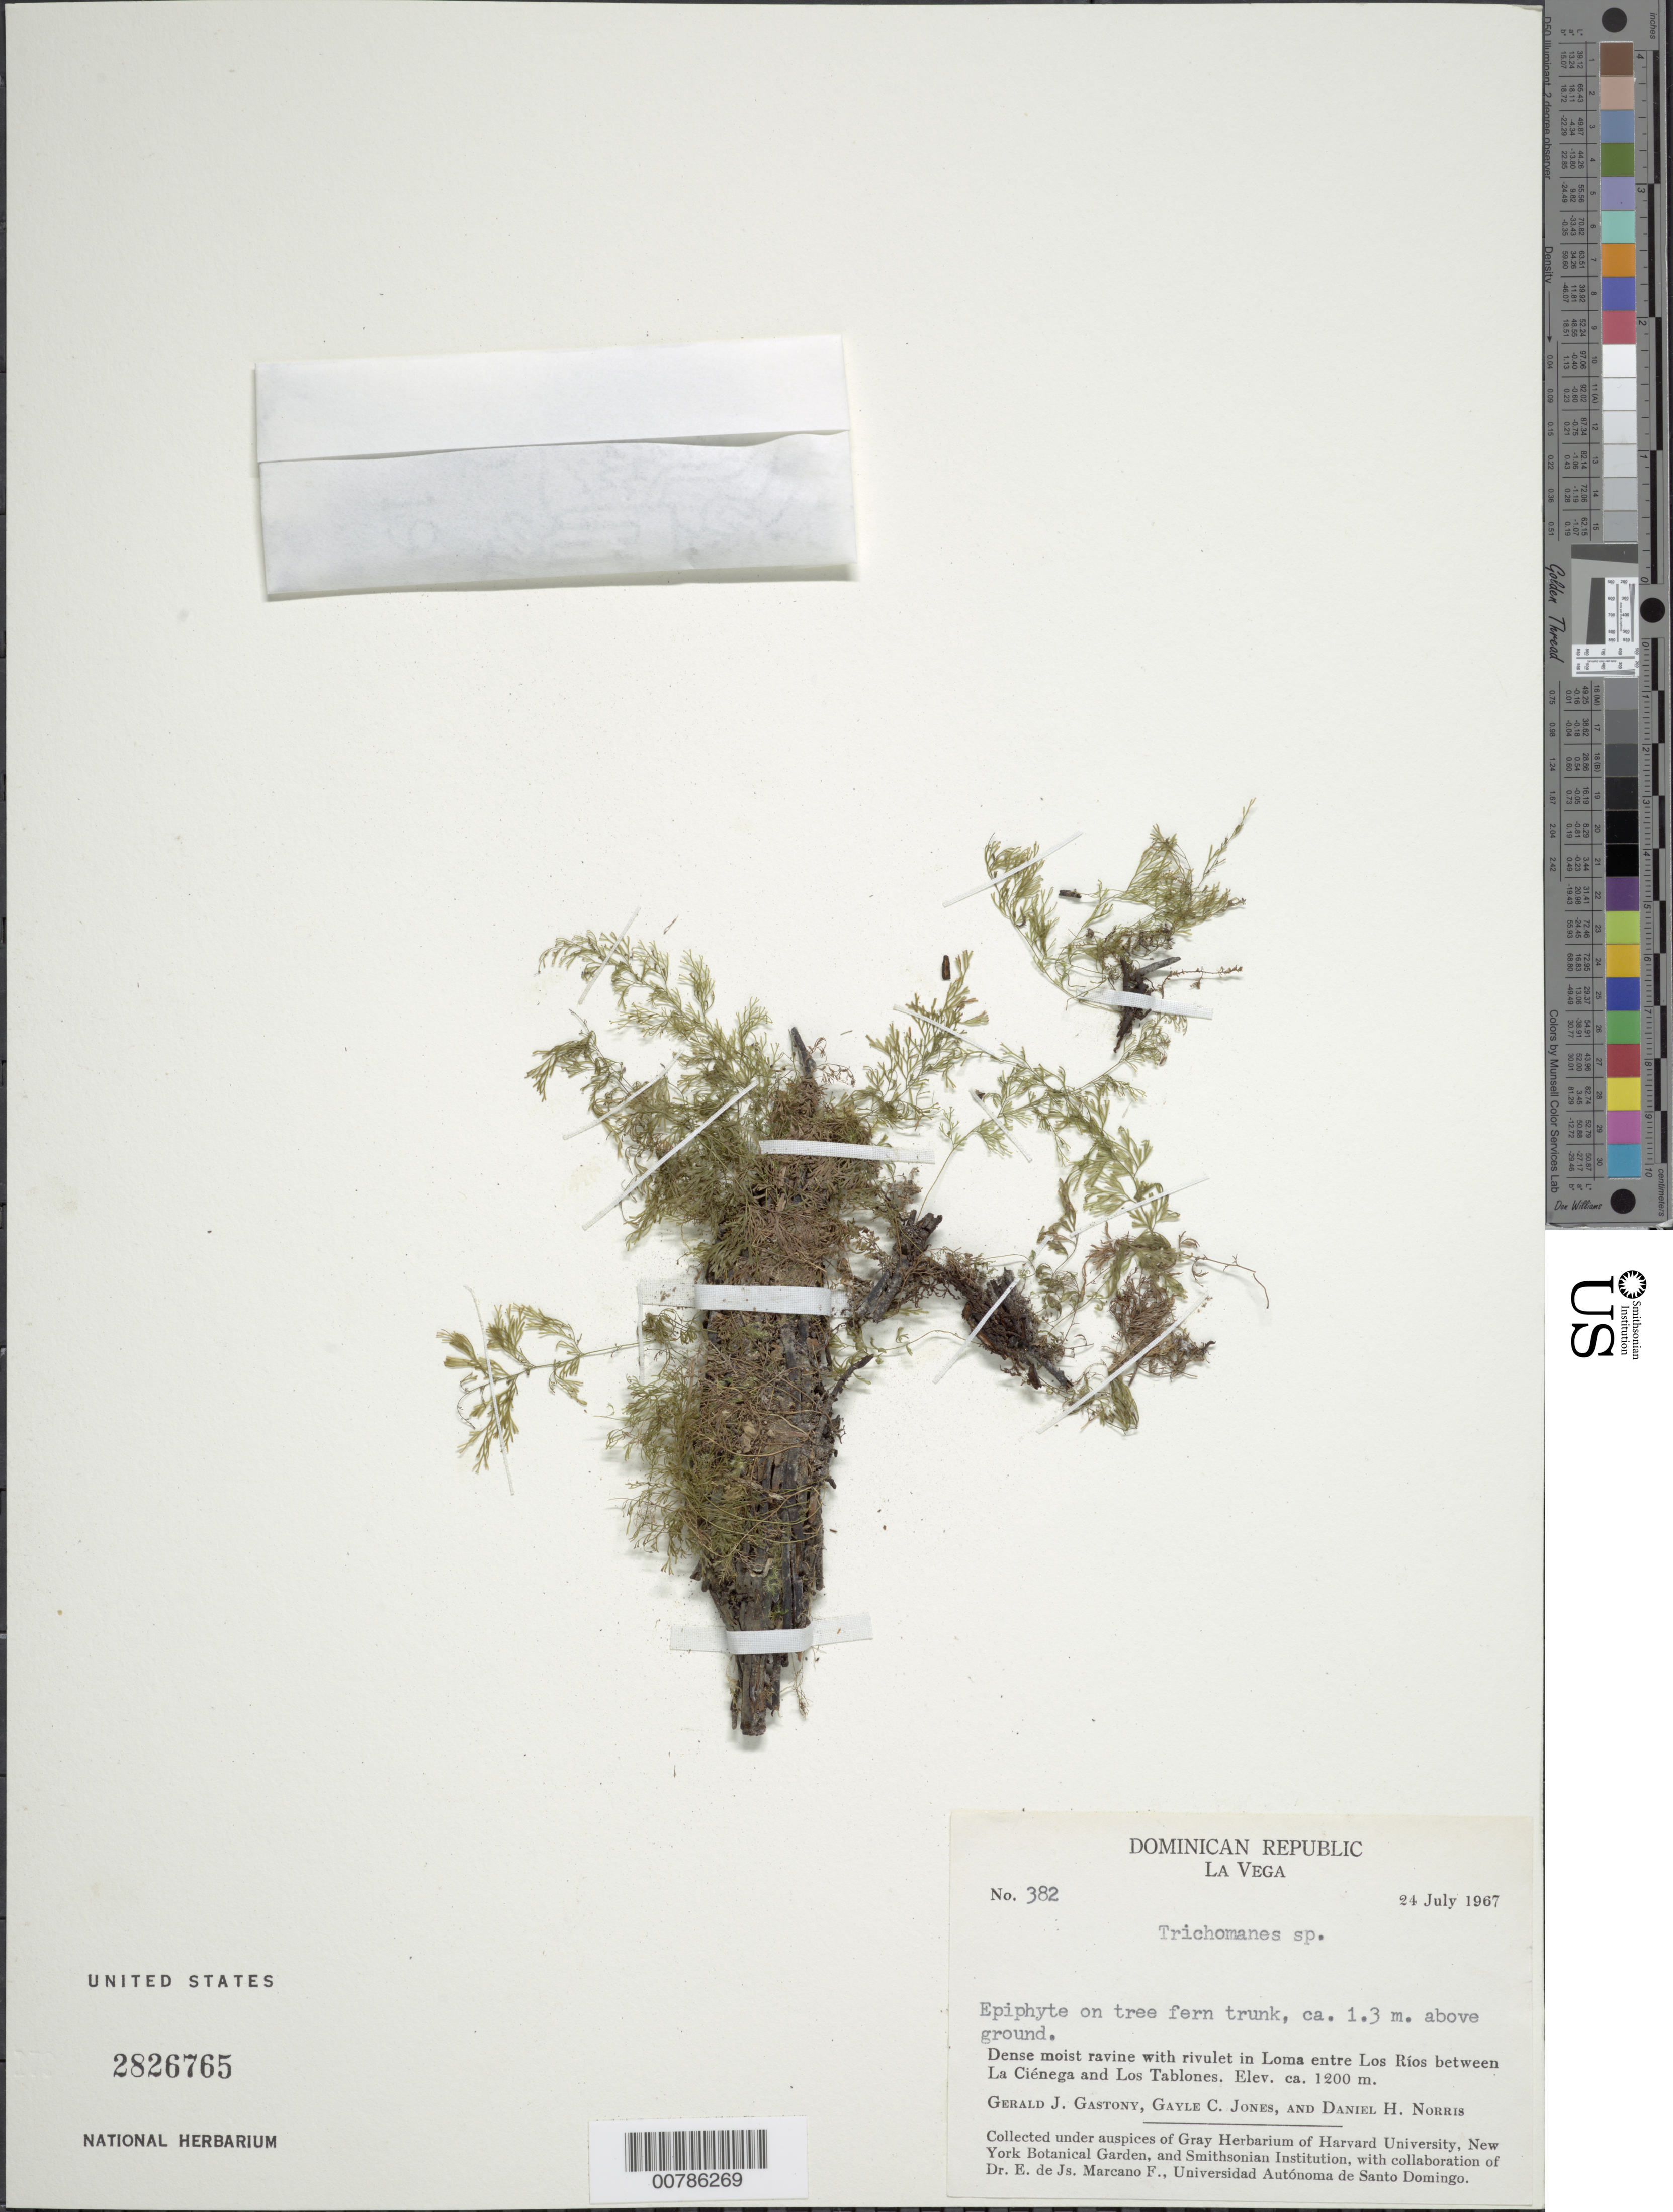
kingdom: Plantae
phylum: Tracheophyta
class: Polypodiopsida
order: Hymenophyllales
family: Hymenophyllaceae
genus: Polyphlebium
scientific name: Polyphlebium capillaceum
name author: (L.) Ebihara & Dubuisson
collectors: G. Gastony, G. C. Jones & D. H. Norris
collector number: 382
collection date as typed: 24 Jul 1967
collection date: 1967-07-24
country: Dominican Republic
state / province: La Vega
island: Hispaniola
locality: Los Ríos between La Ciénega and Los Tablones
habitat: Dense moist ravine with rivulet in loma; on tree fern trunk, ca. 1.3 m above ground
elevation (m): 1200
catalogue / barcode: US 2826765